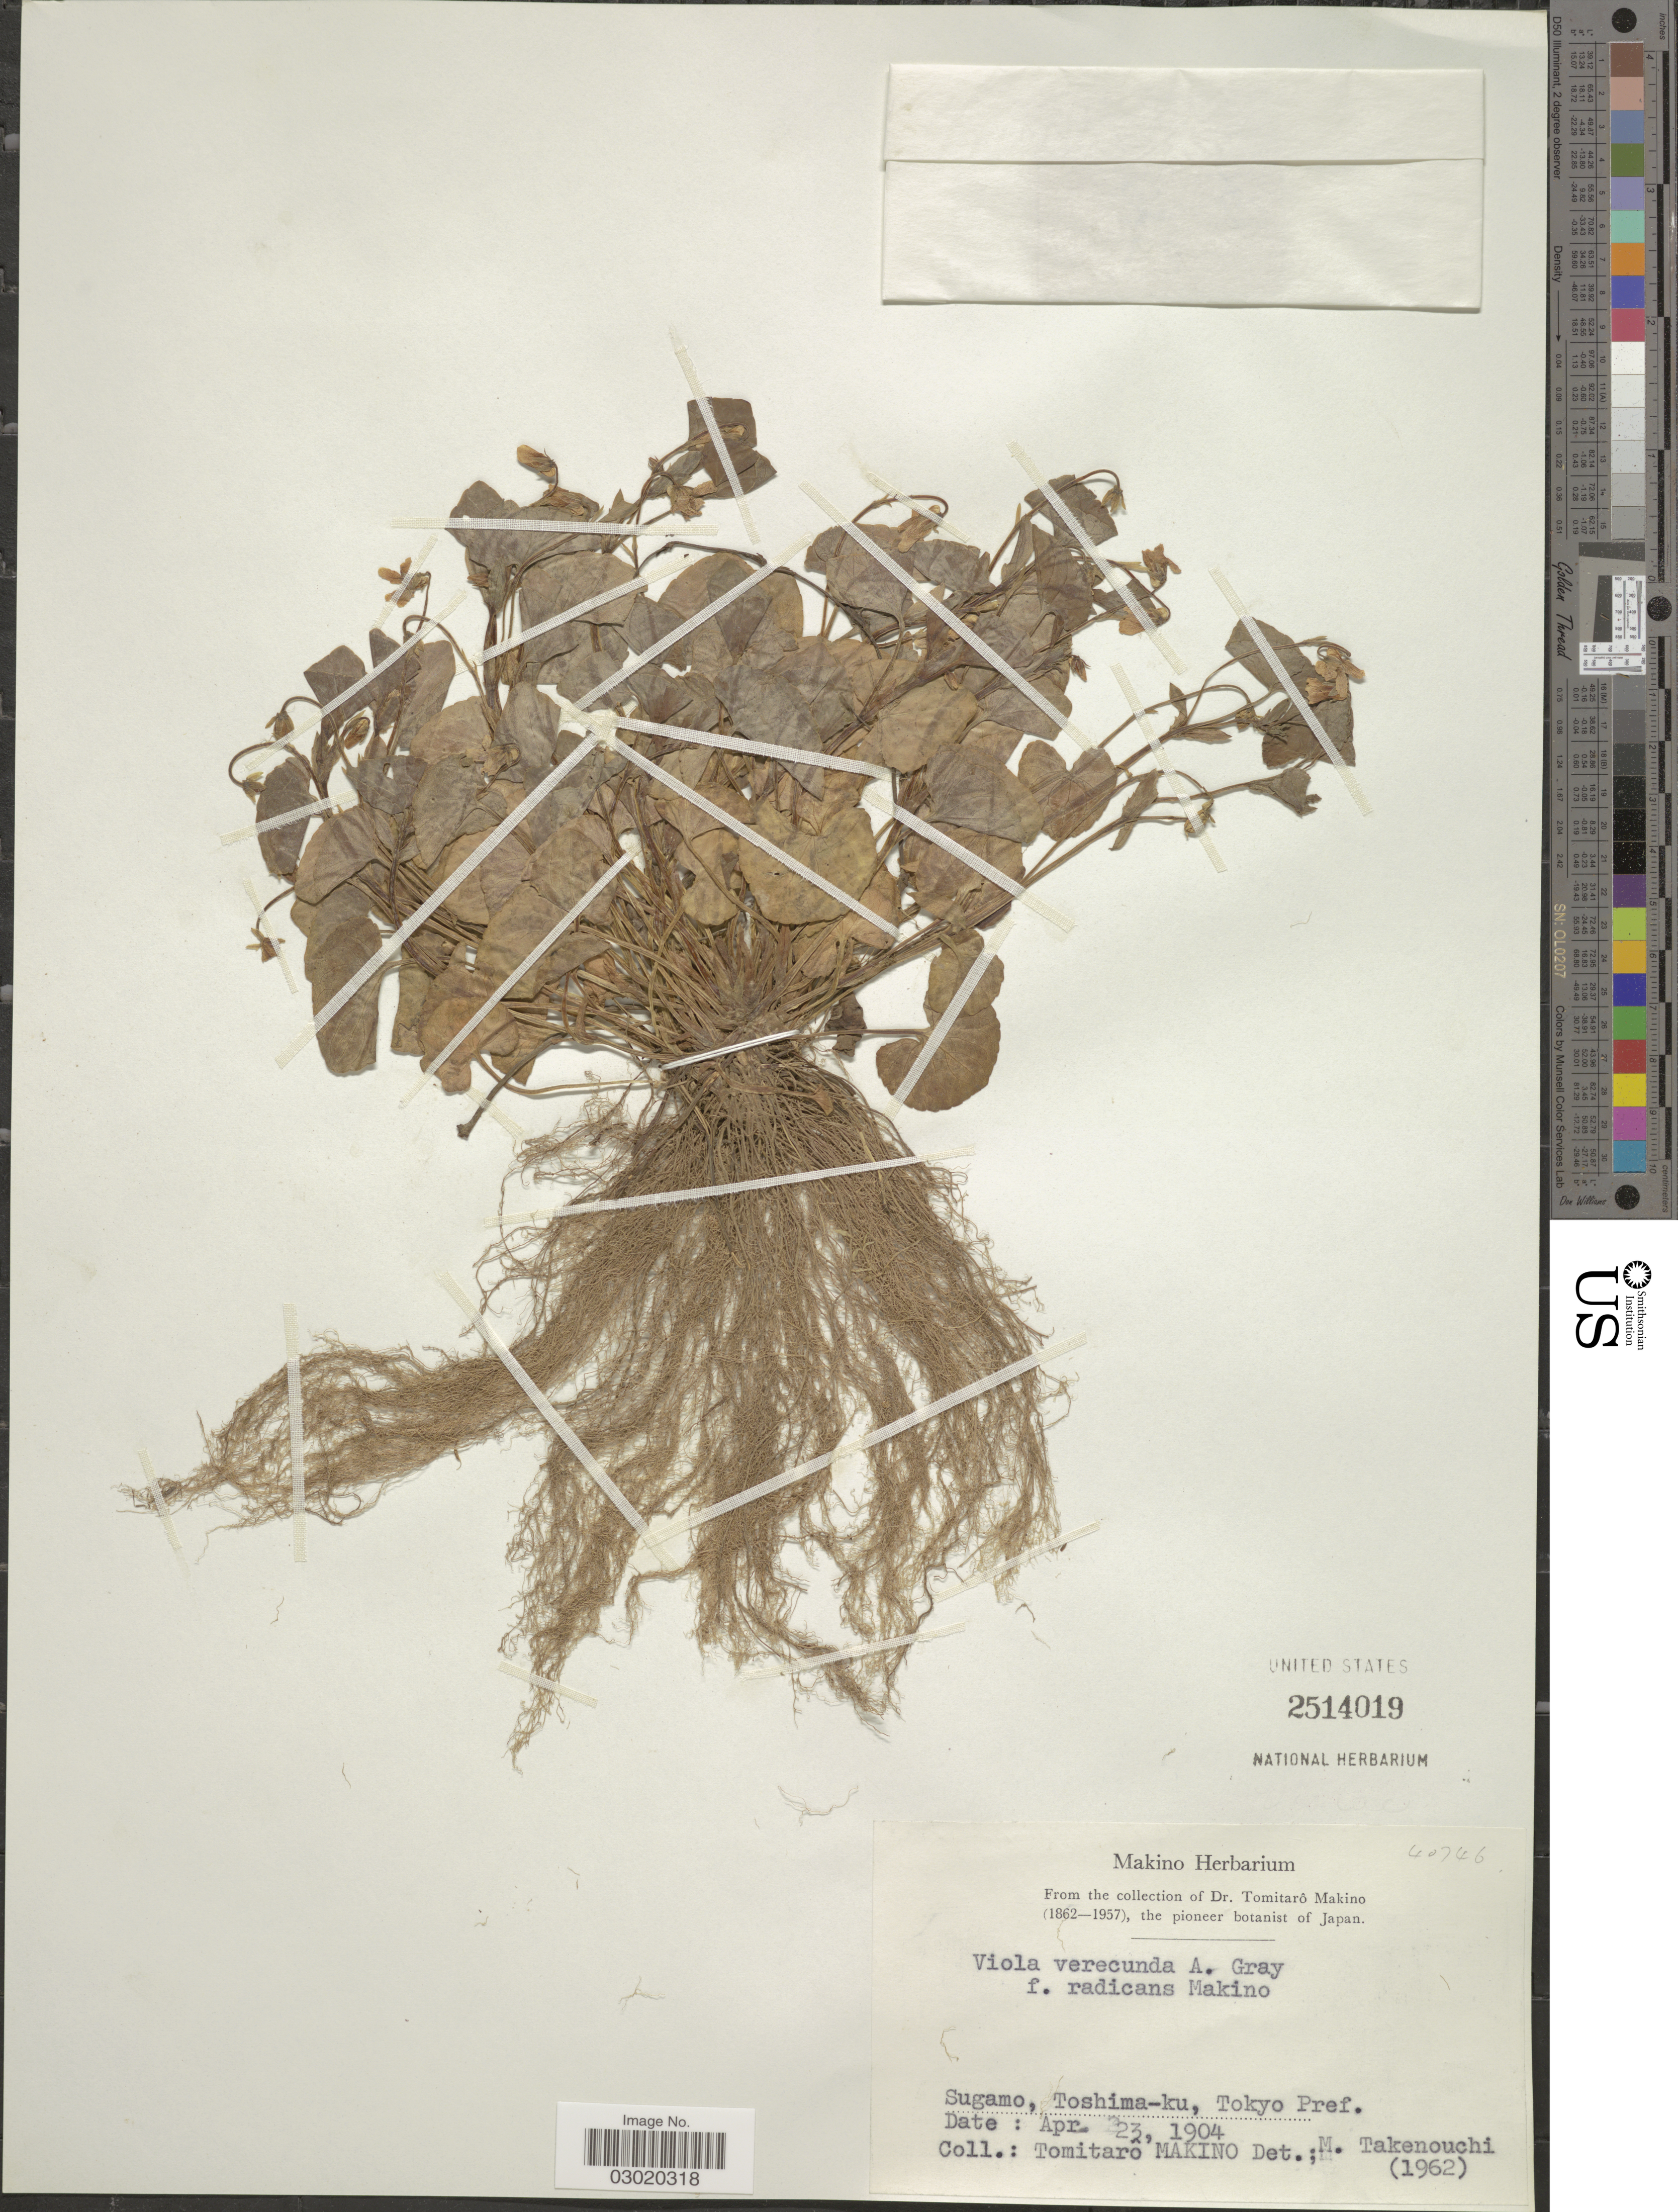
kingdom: Plantae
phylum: Tracheophyta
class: Magnoliopsida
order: Malpighiales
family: Violaceae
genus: Viola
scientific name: Viola verecunda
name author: A. Gray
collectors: T. Makino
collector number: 40746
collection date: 1904-04-23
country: Japan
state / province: Tokyo, Federal City of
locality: Sugamo, Toshima-ku. Tokyo Pref.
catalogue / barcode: US 2514019